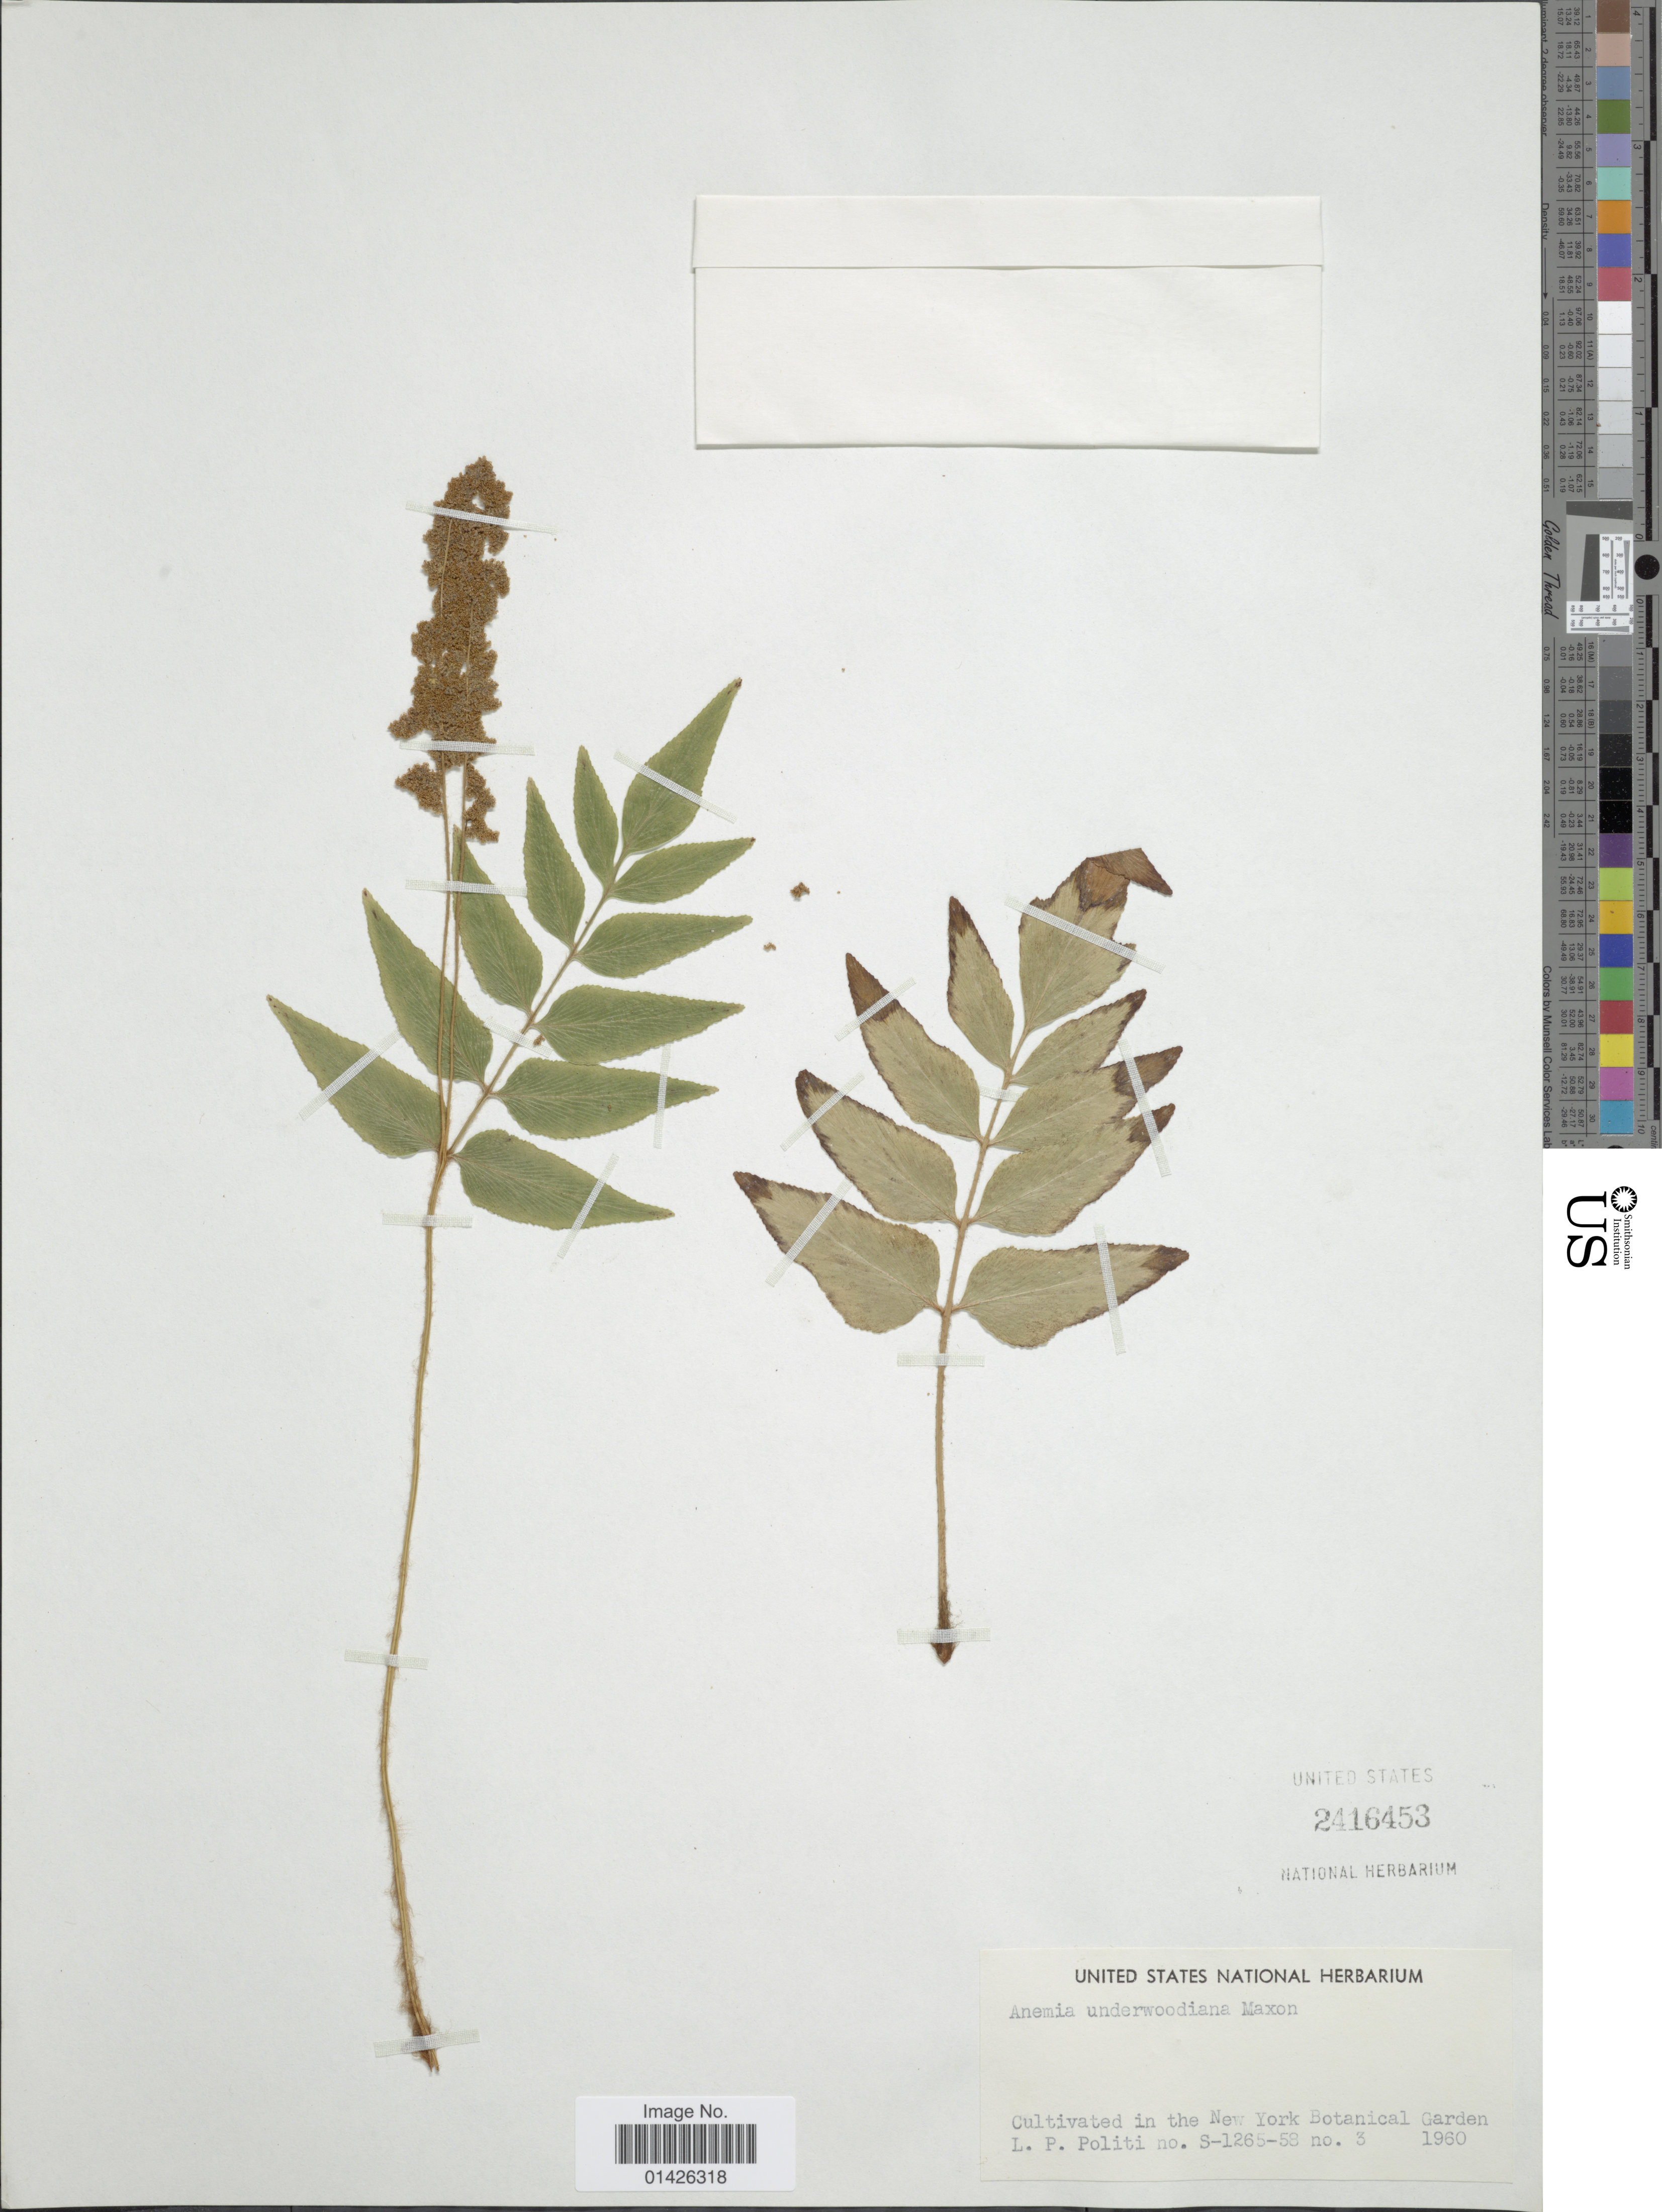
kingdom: Plantae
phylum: Tracheophyta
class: Polypodiopsida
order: Schizaeales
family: Anemiaceae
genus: Anemia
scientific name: Anemia underwoodiana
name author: Maxon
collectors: L. Politi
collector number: S-1256-58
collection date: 1960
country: United States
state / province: New York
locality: Cutivated in the New York Botanical garden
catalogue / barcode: US 2416453